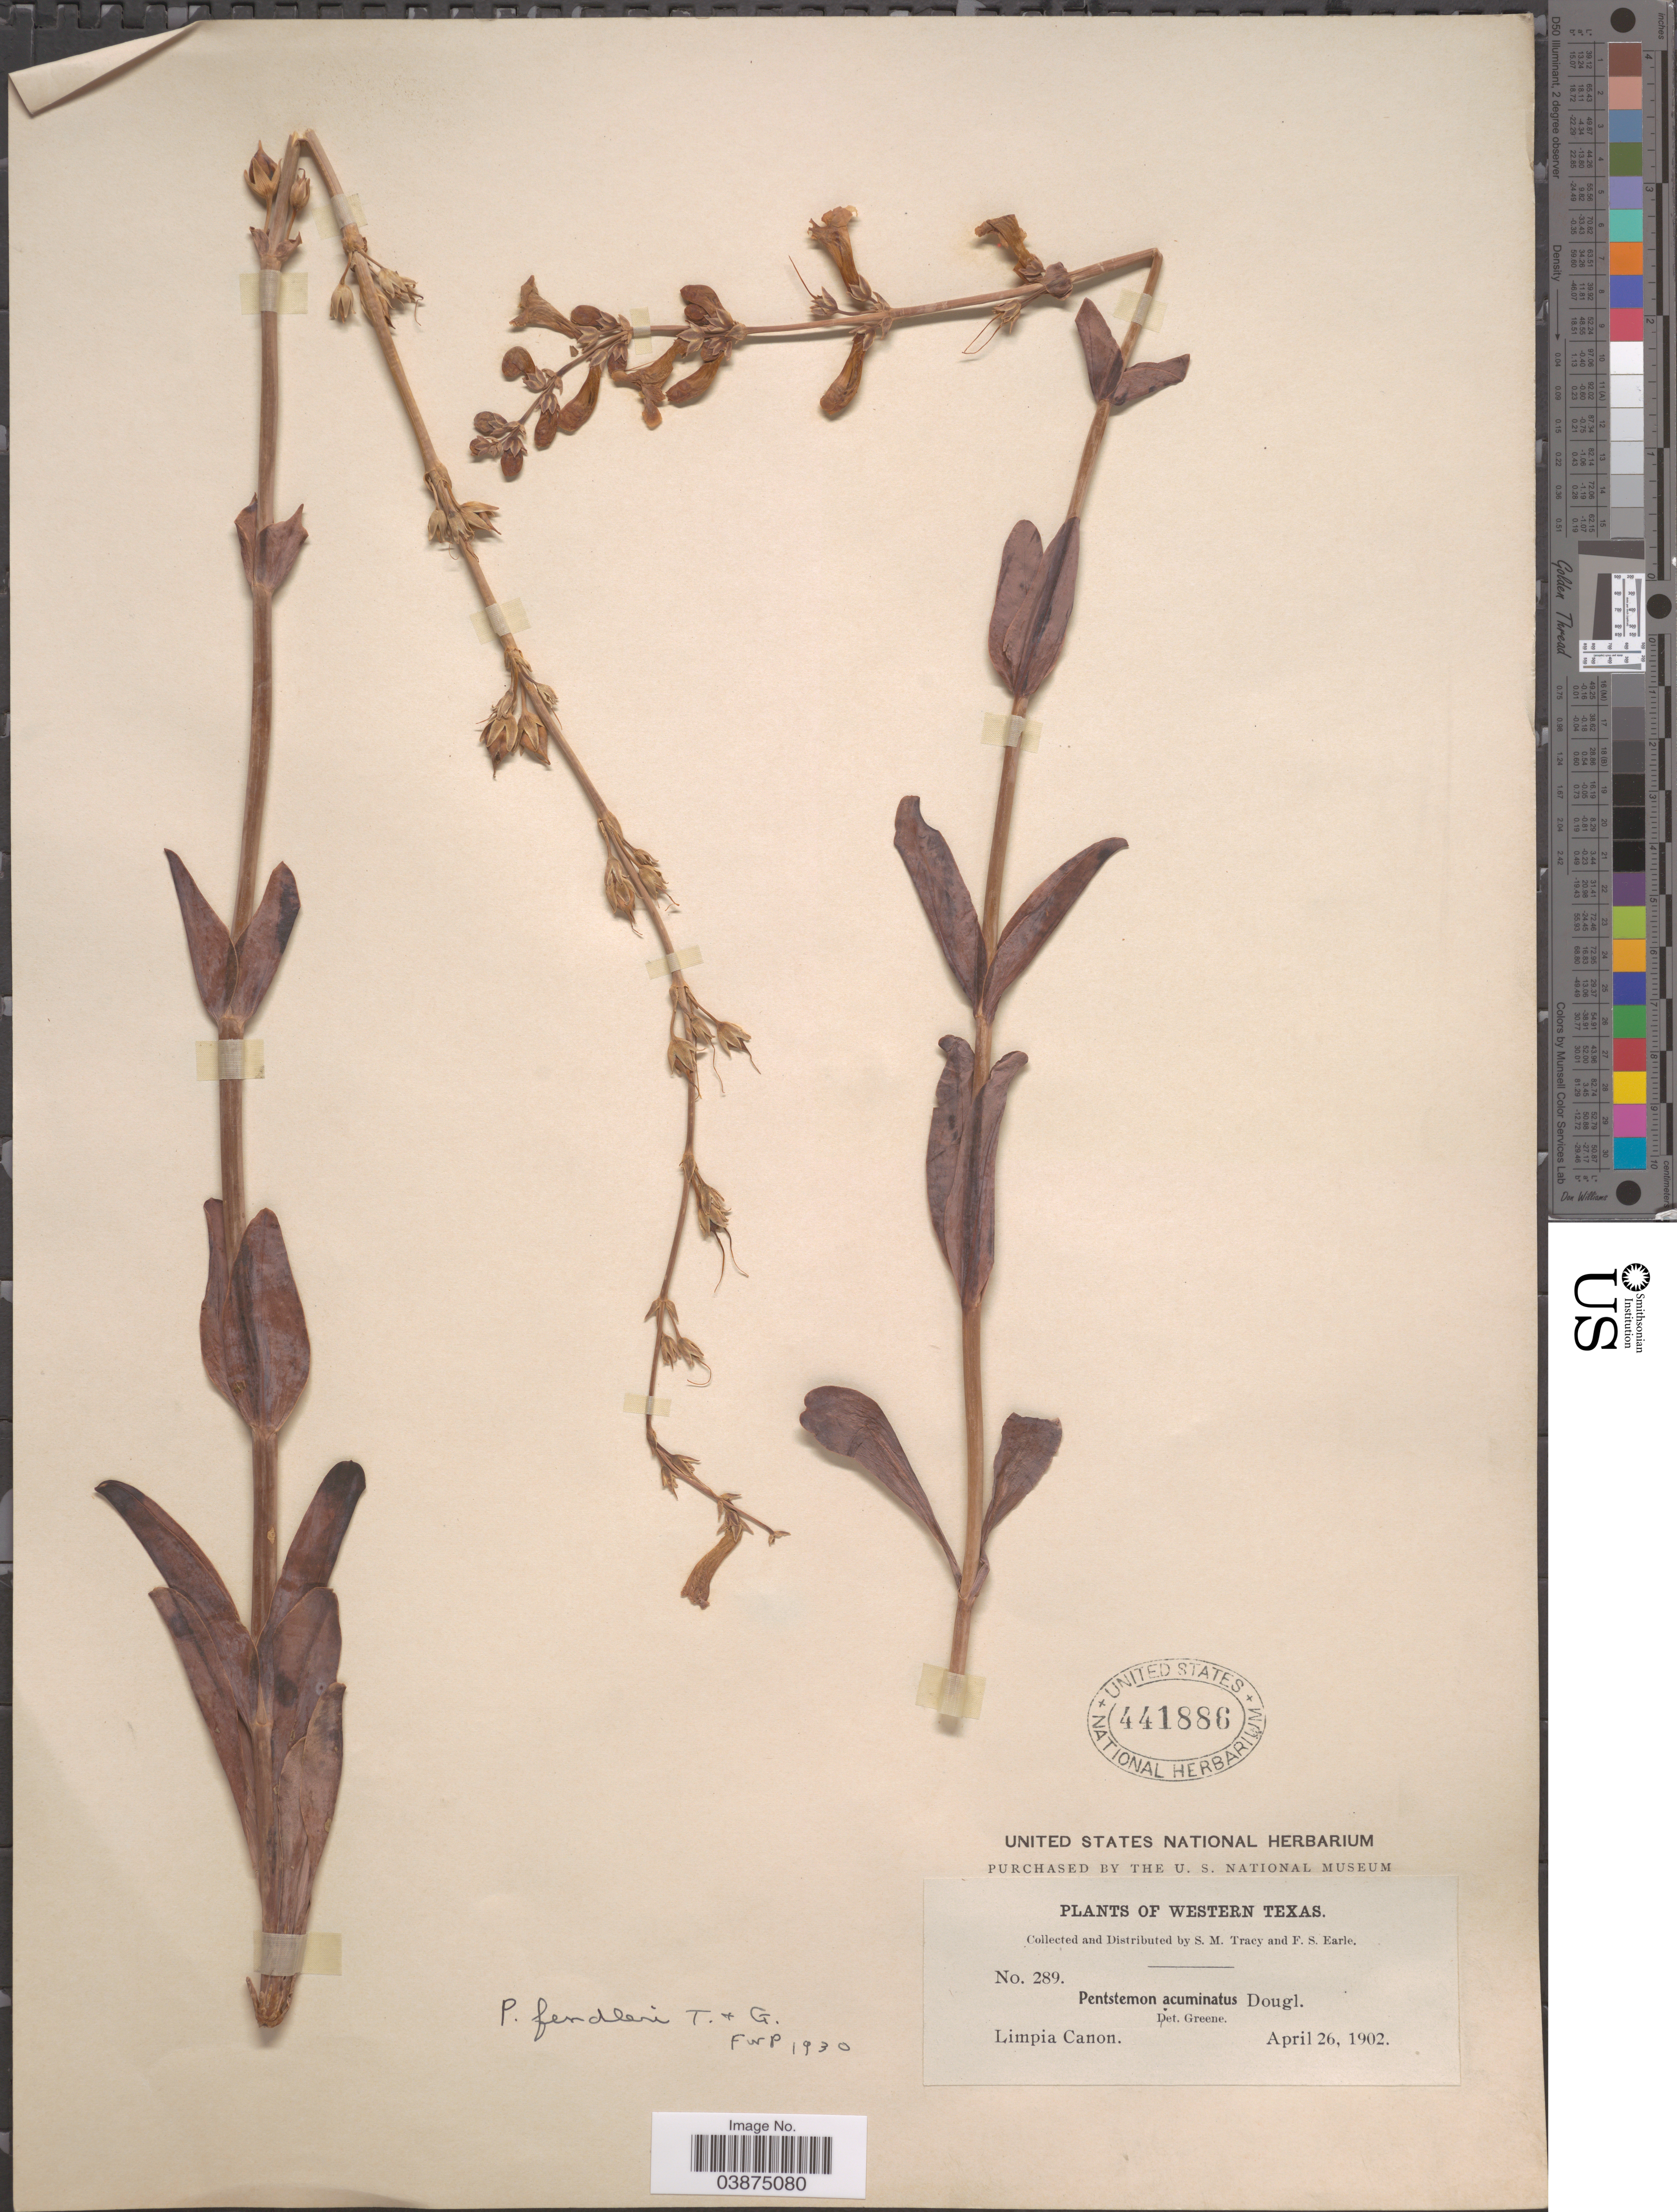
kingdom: Plantae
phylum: Tracheophyta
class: Magnoliopsida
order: Lamiales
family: Plantaginaceae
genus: Penstemon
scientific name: Penstemon fendleri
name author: Torr. & A. Gray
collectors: S. M. Tracy & F. S. Earle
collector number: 289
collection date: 1902-04-26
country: United States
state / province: Texas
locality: Western Texas. Limpia Canon.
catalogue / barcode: US 441886